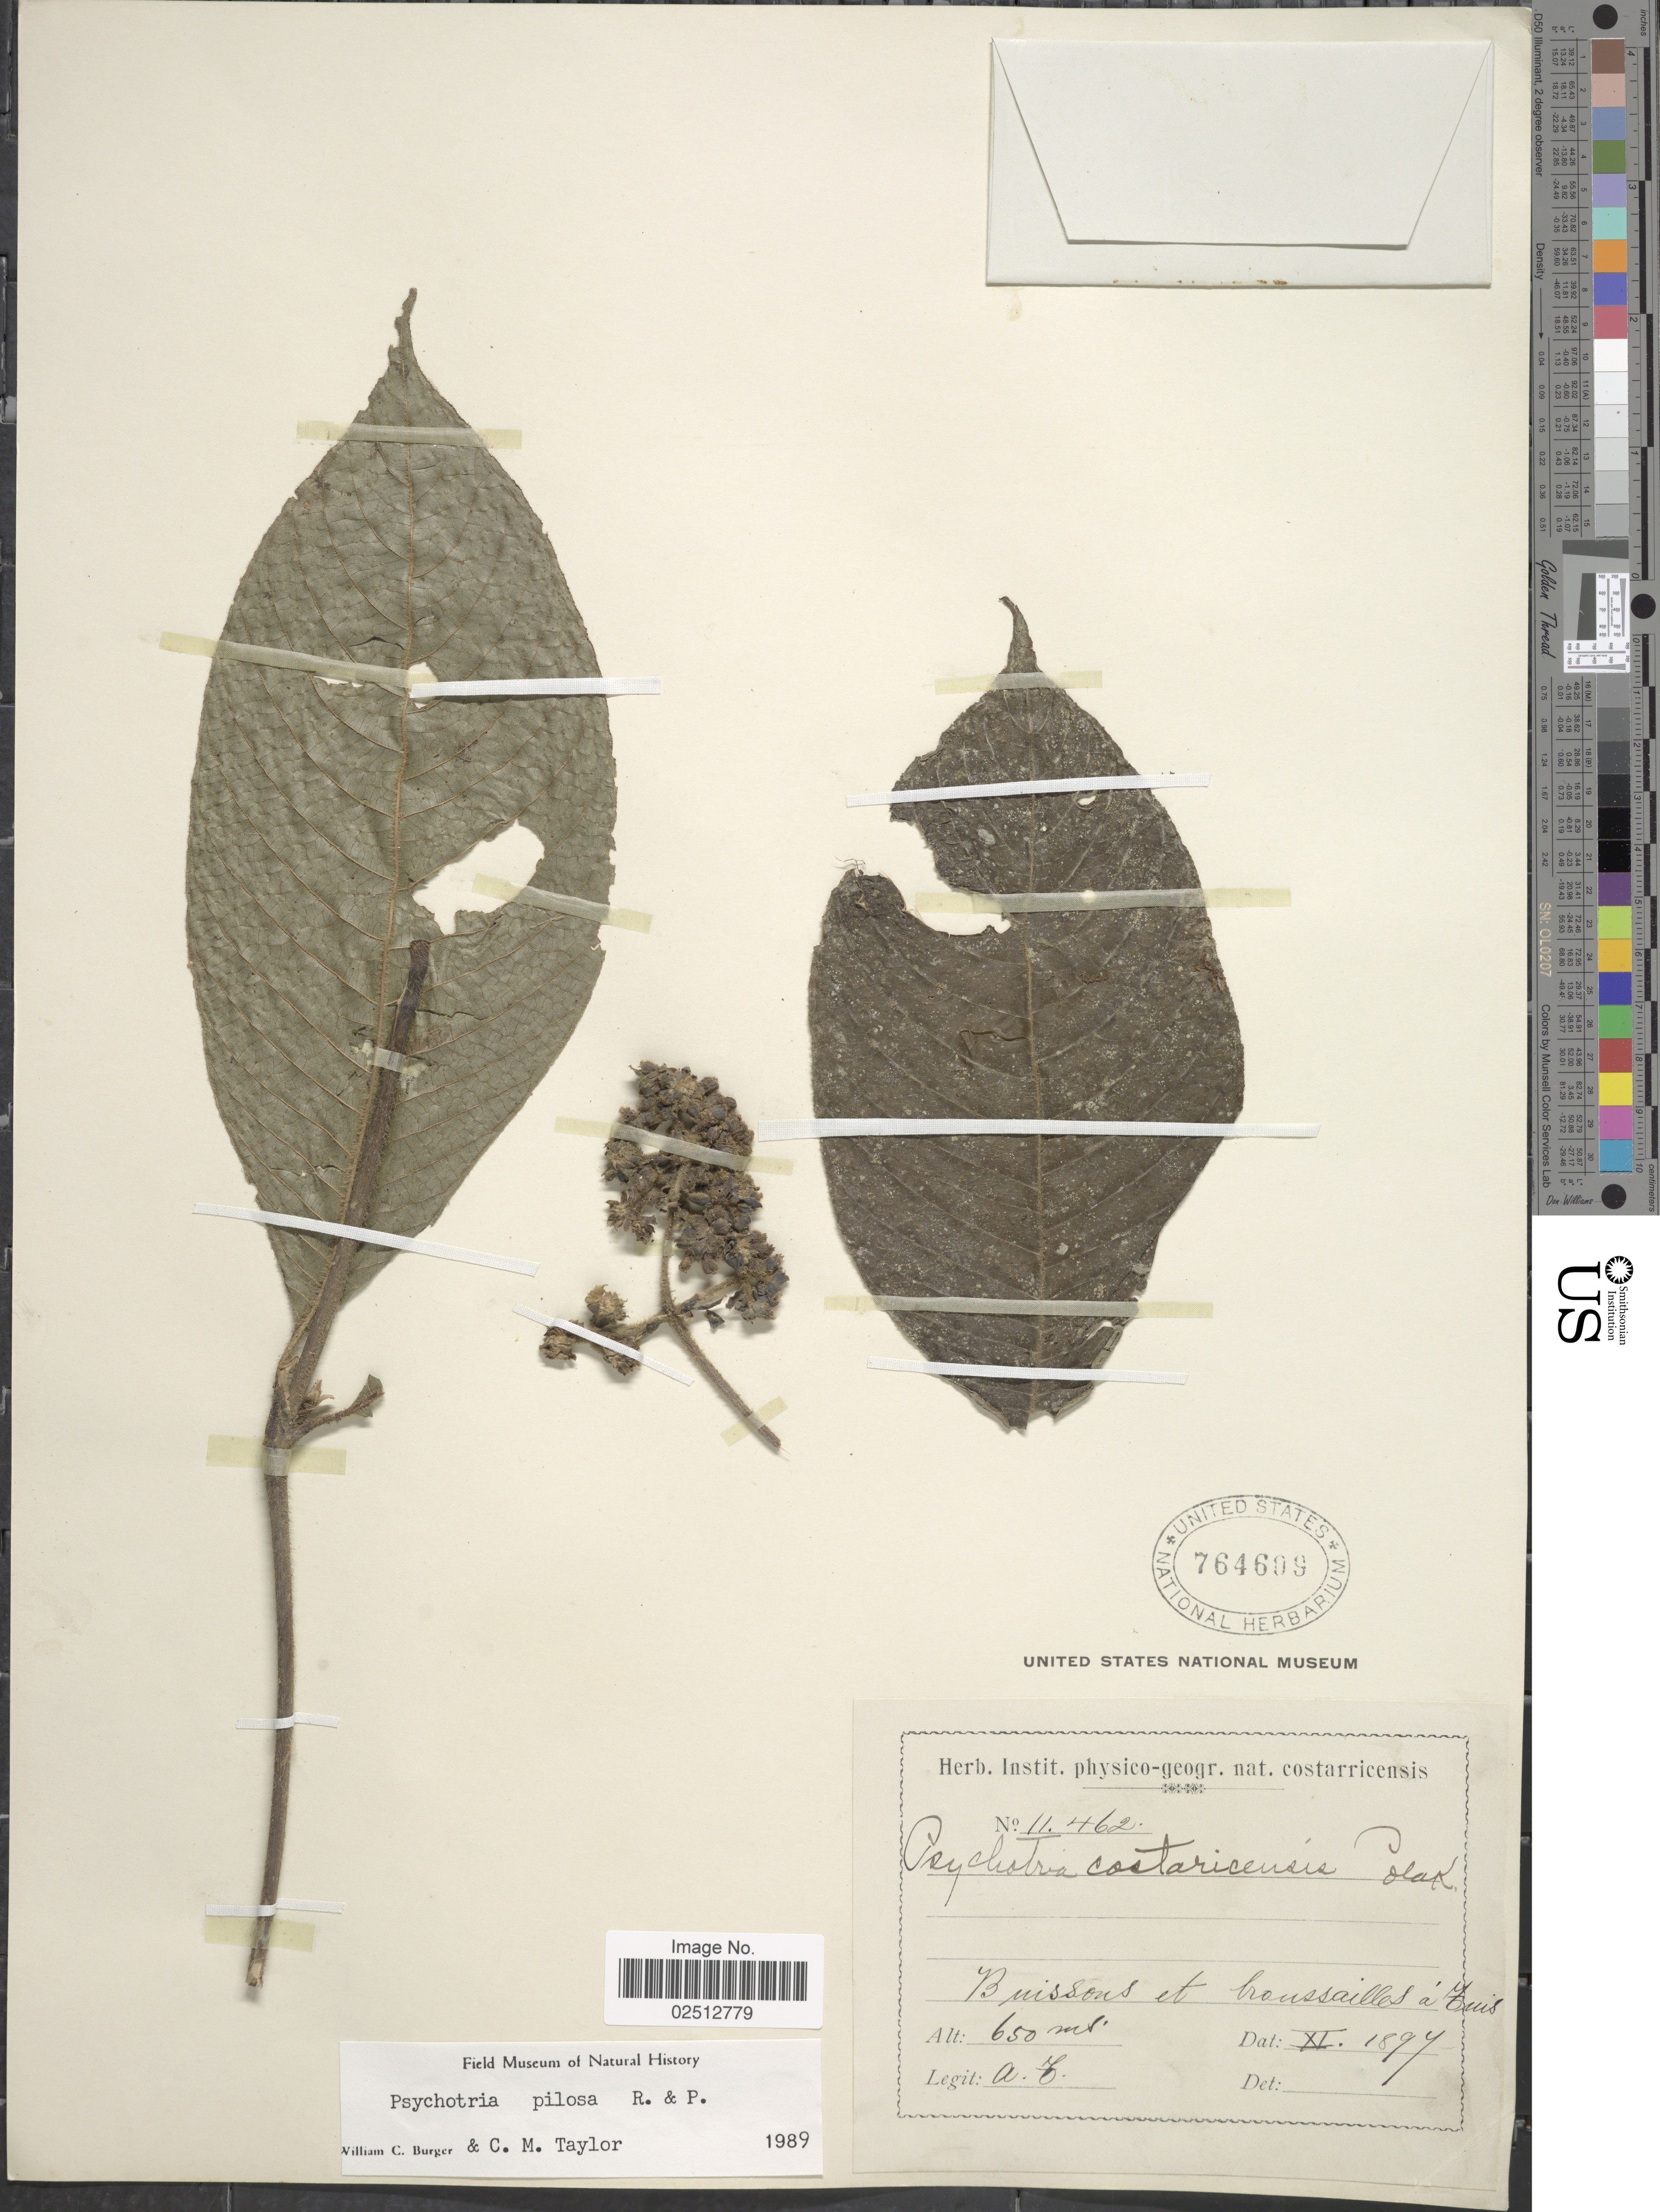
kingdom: Plantae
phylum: Tracheophyta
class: Magnoliopsida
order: Gentianales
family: Rubiaceae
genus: Psychotria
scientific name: Psychotria pilosa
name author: Ruiz & Pav.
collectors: A. T.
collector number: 11462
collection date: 1897-11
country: Costa Rica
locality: Buissons et houssailles a Luis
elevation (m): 650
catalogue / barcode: US 764609